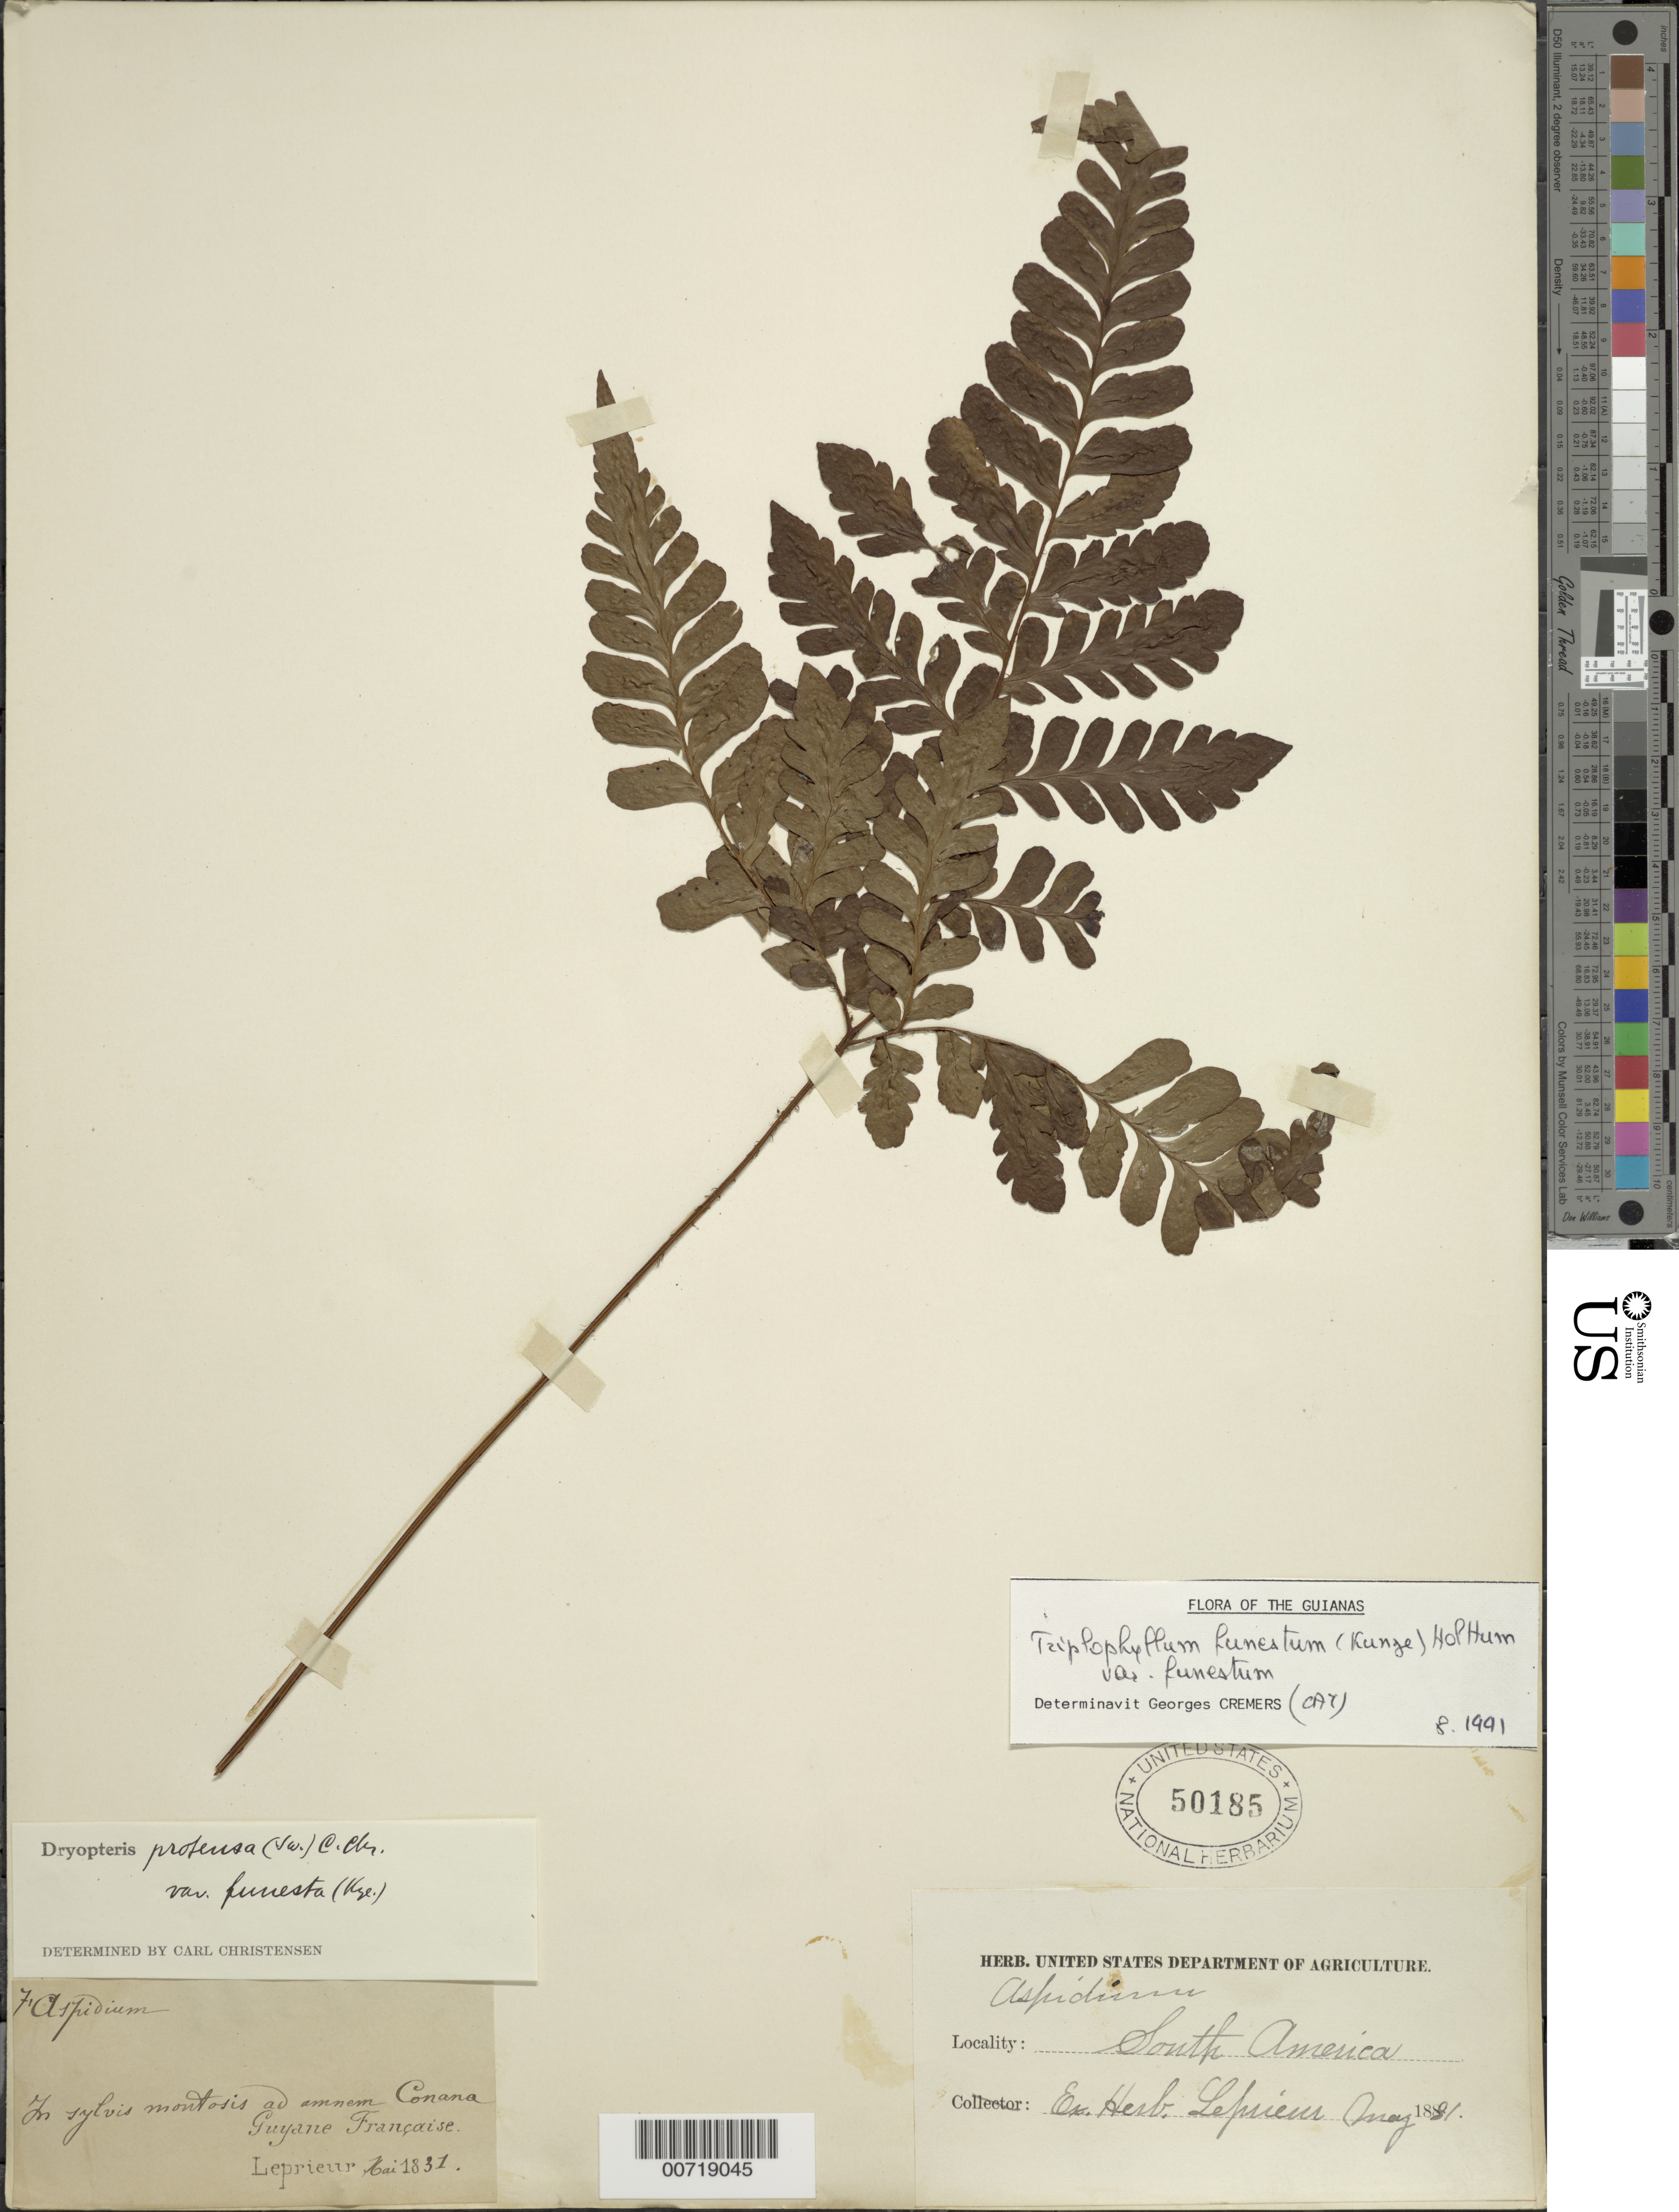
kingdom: Plantae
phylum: Tracheophyta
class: Polypodiopsida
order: Polypodiales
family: Tectariaceae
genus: Triplophyllum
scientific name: Triplophyllum funestum var. funestum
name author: (Kunze) Holttum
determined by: Cremers, Georges A.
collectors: F. M. R. Leprieur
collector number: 7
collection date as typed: May 1831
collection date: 1831-05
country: French Guiana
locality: Conana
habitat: Sylvis montosis ad amnem Conana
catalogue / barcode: US 50185